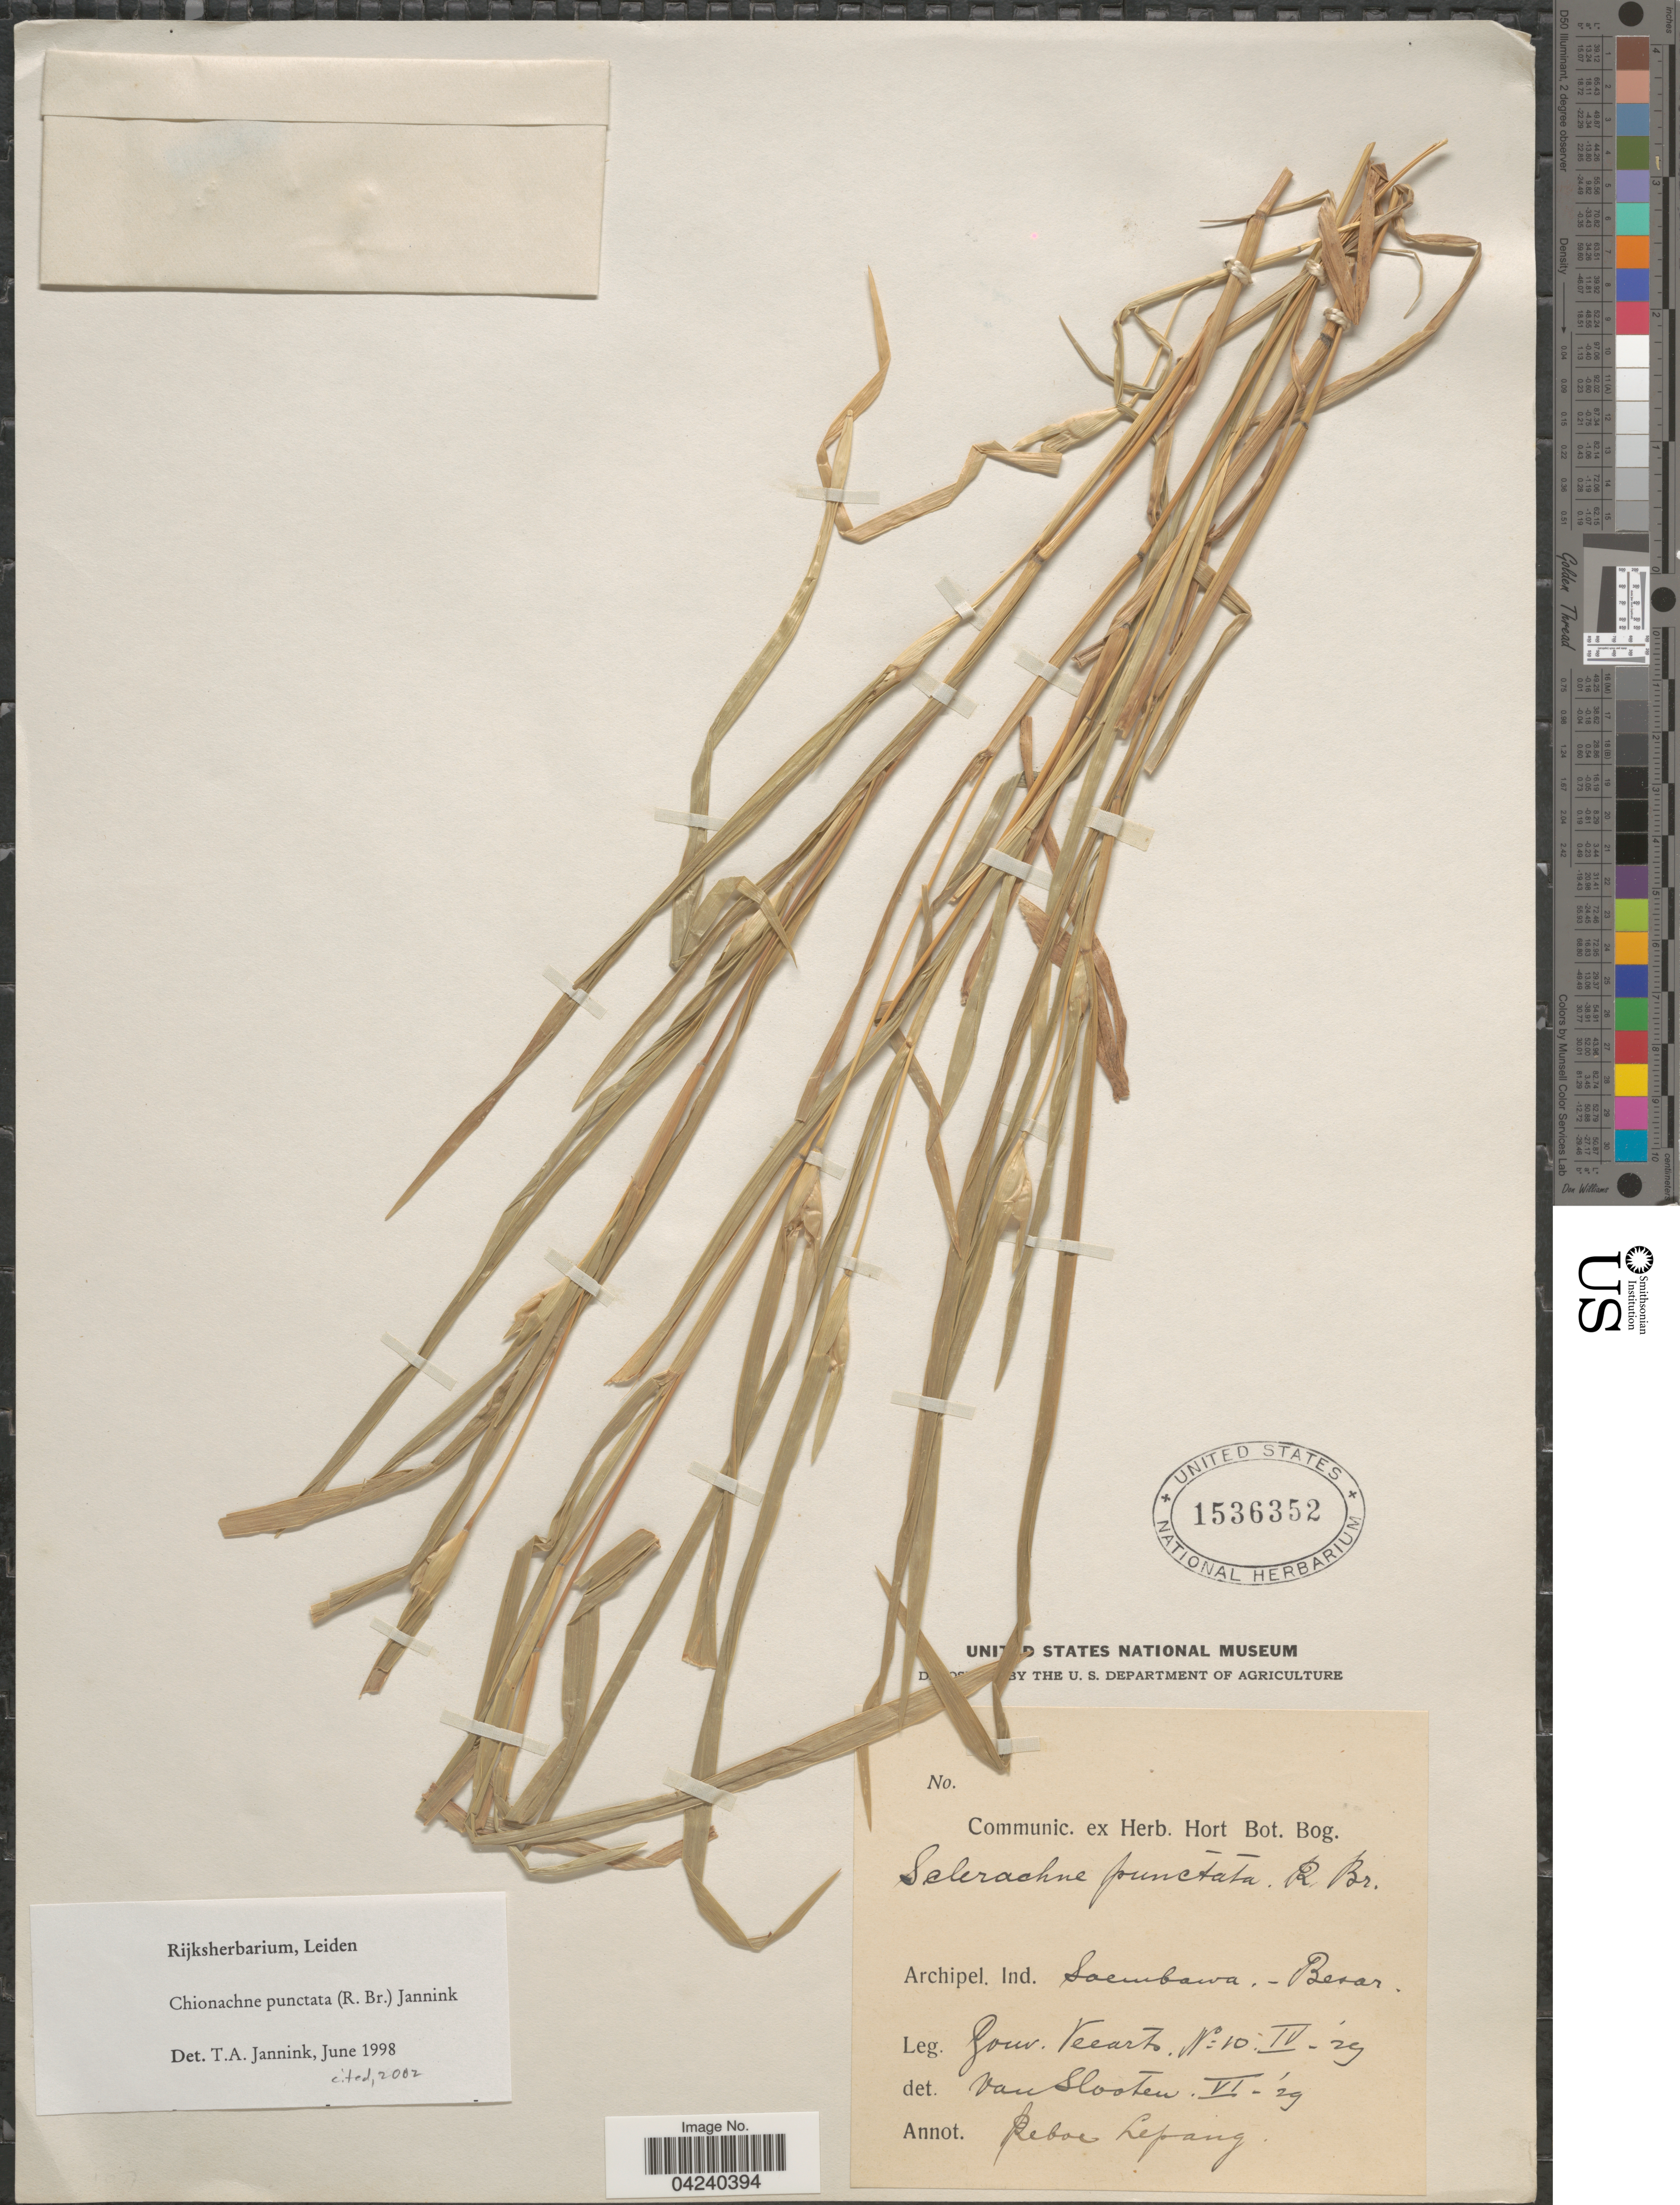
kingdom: Plantae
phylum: Tracheophyta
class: Liliopsida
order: Poales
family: Poaceae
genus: Chionachne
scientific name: Chionachne punctata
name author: (R.N.R. Br.) Jannink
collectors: Gouv. Veearts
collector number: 10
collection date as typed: Transcribed d/m/y: /4/29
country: Indonesia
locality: Archipel. Ind. Saembawa.- Besar.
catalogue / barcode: US 1536352